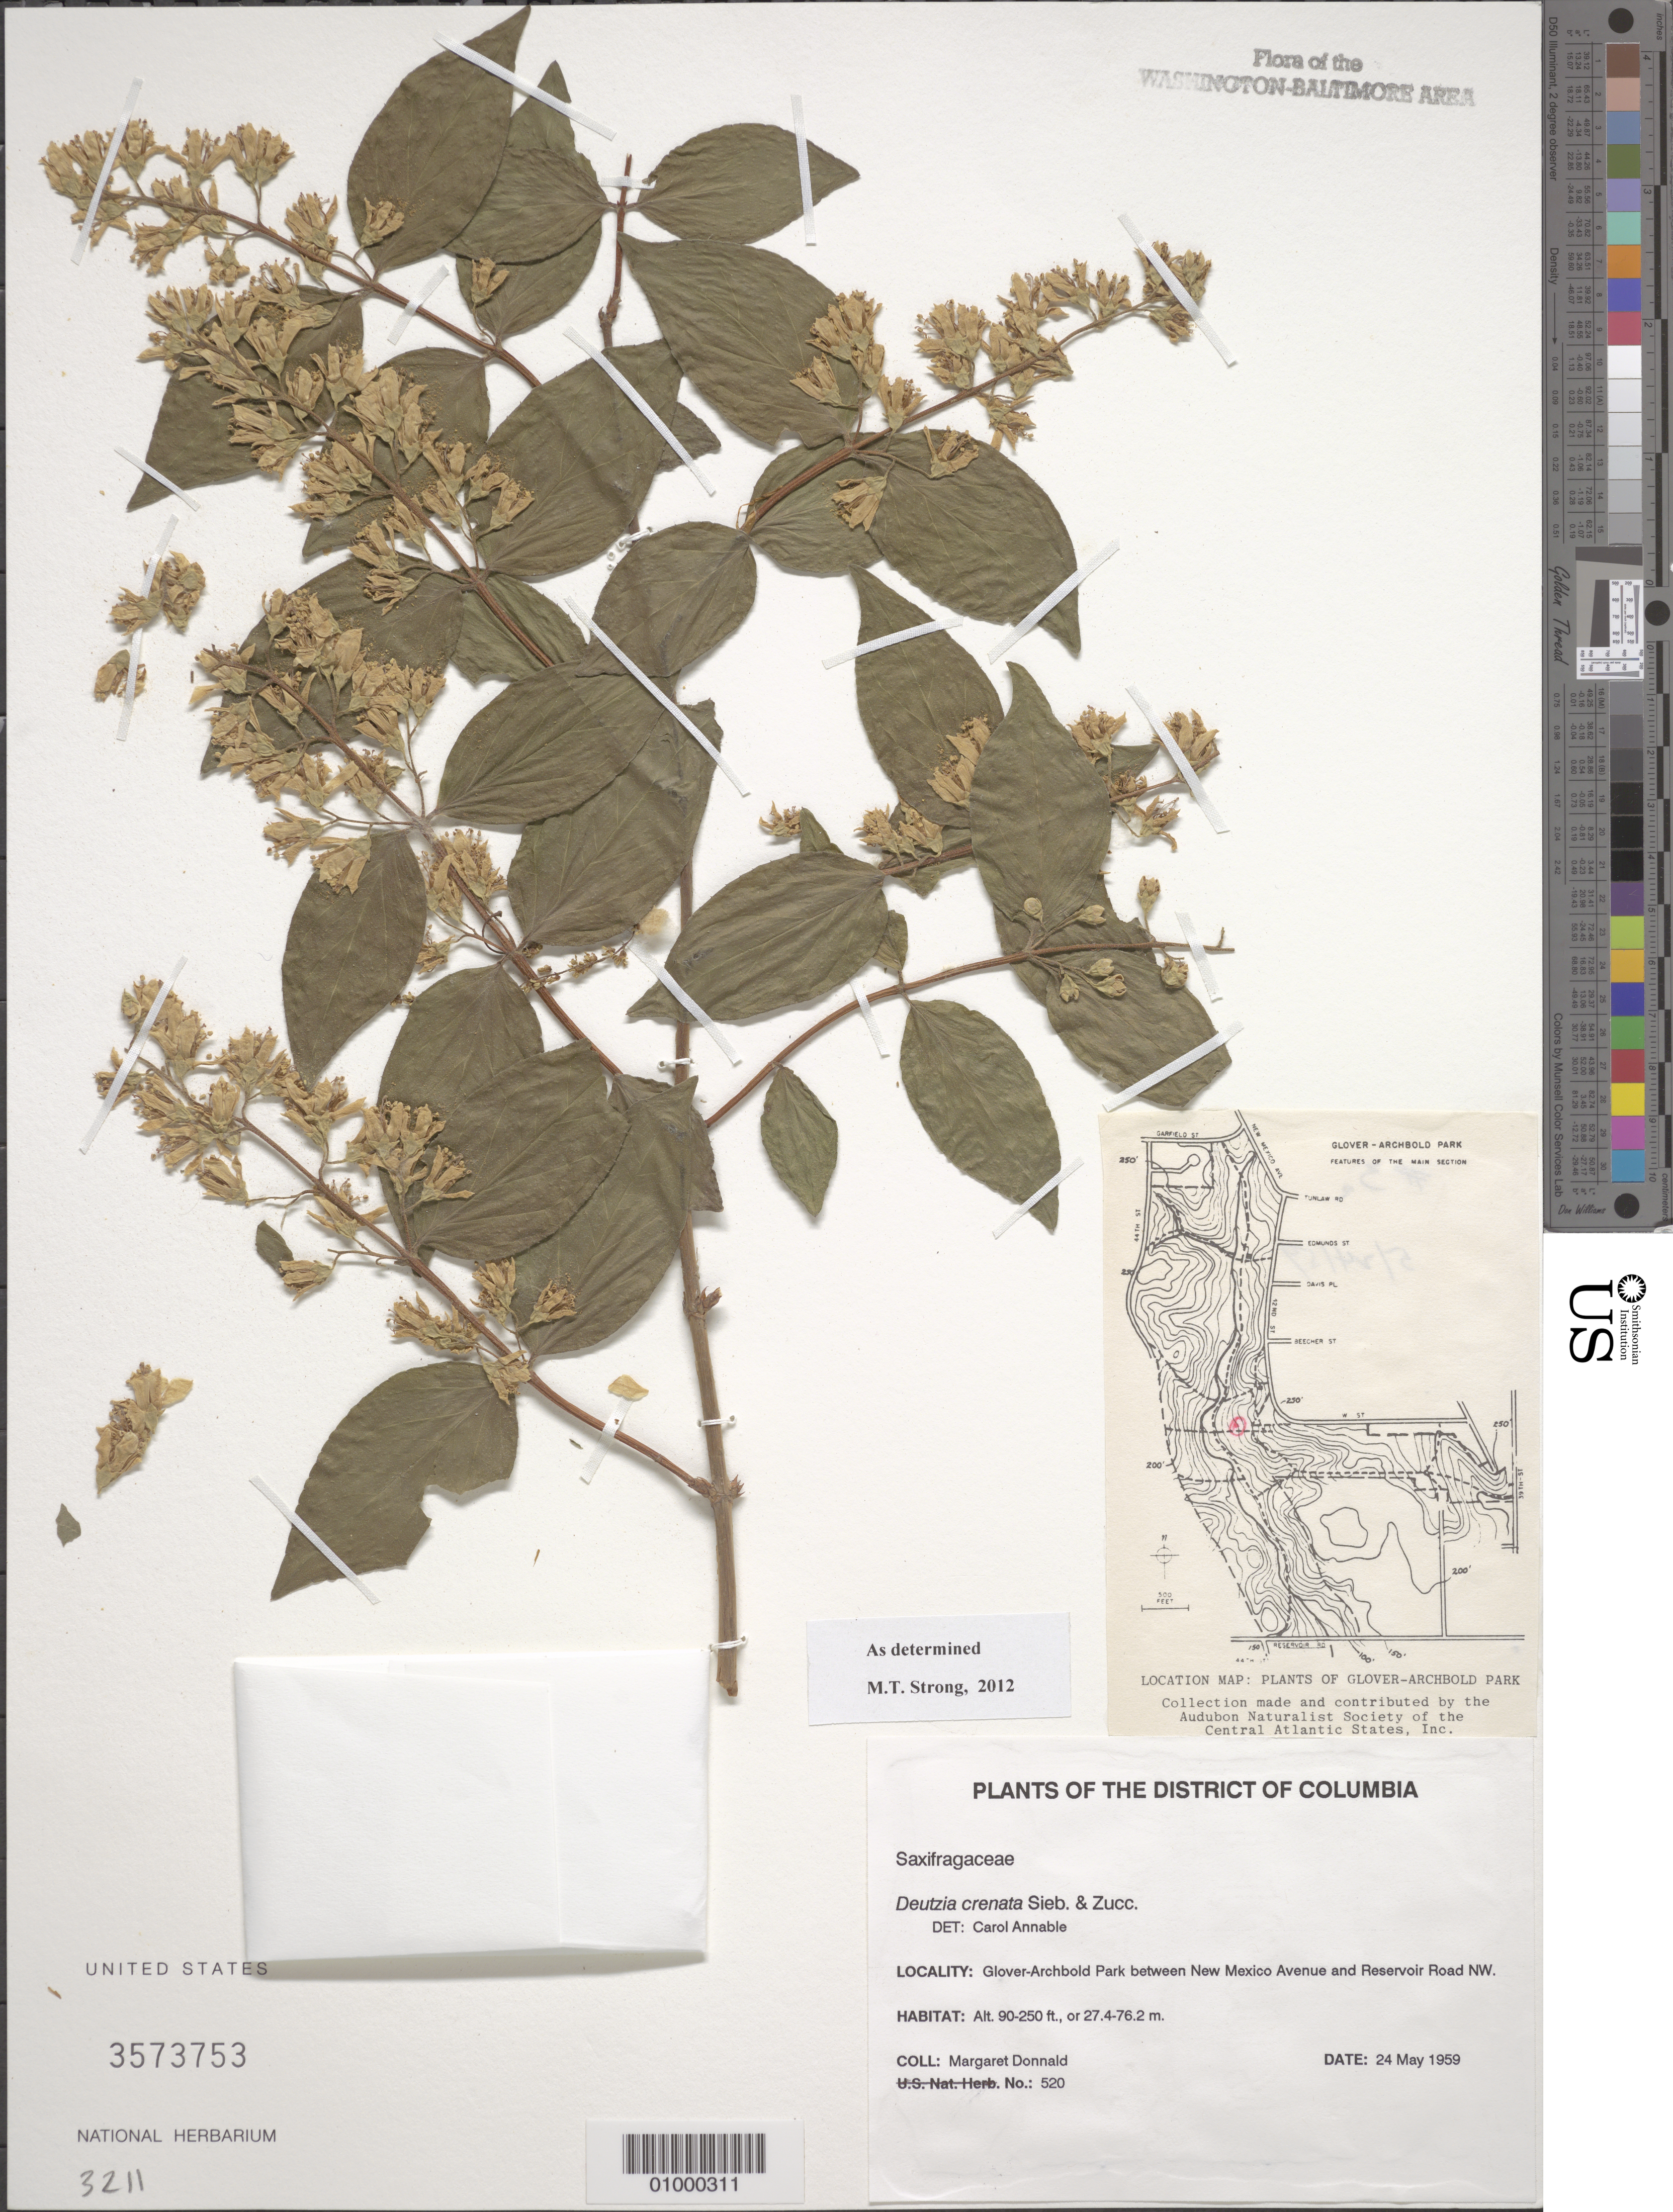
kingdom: Plantae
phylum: Tracheophyta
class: Magnoliopsida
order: Cornales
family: Hydrangeaceae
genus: Deutzia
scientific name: Deutzia crenata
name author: Siebold & Zucc.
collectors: M. Donnald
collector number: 520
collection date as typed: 24 May 1959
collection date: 1959-05-24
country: United States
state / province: District of Columbia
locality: Glover-Archbold Park between New Mexico Avenue and Reservoir Road NW.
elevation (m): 27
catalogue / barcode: US 3573753